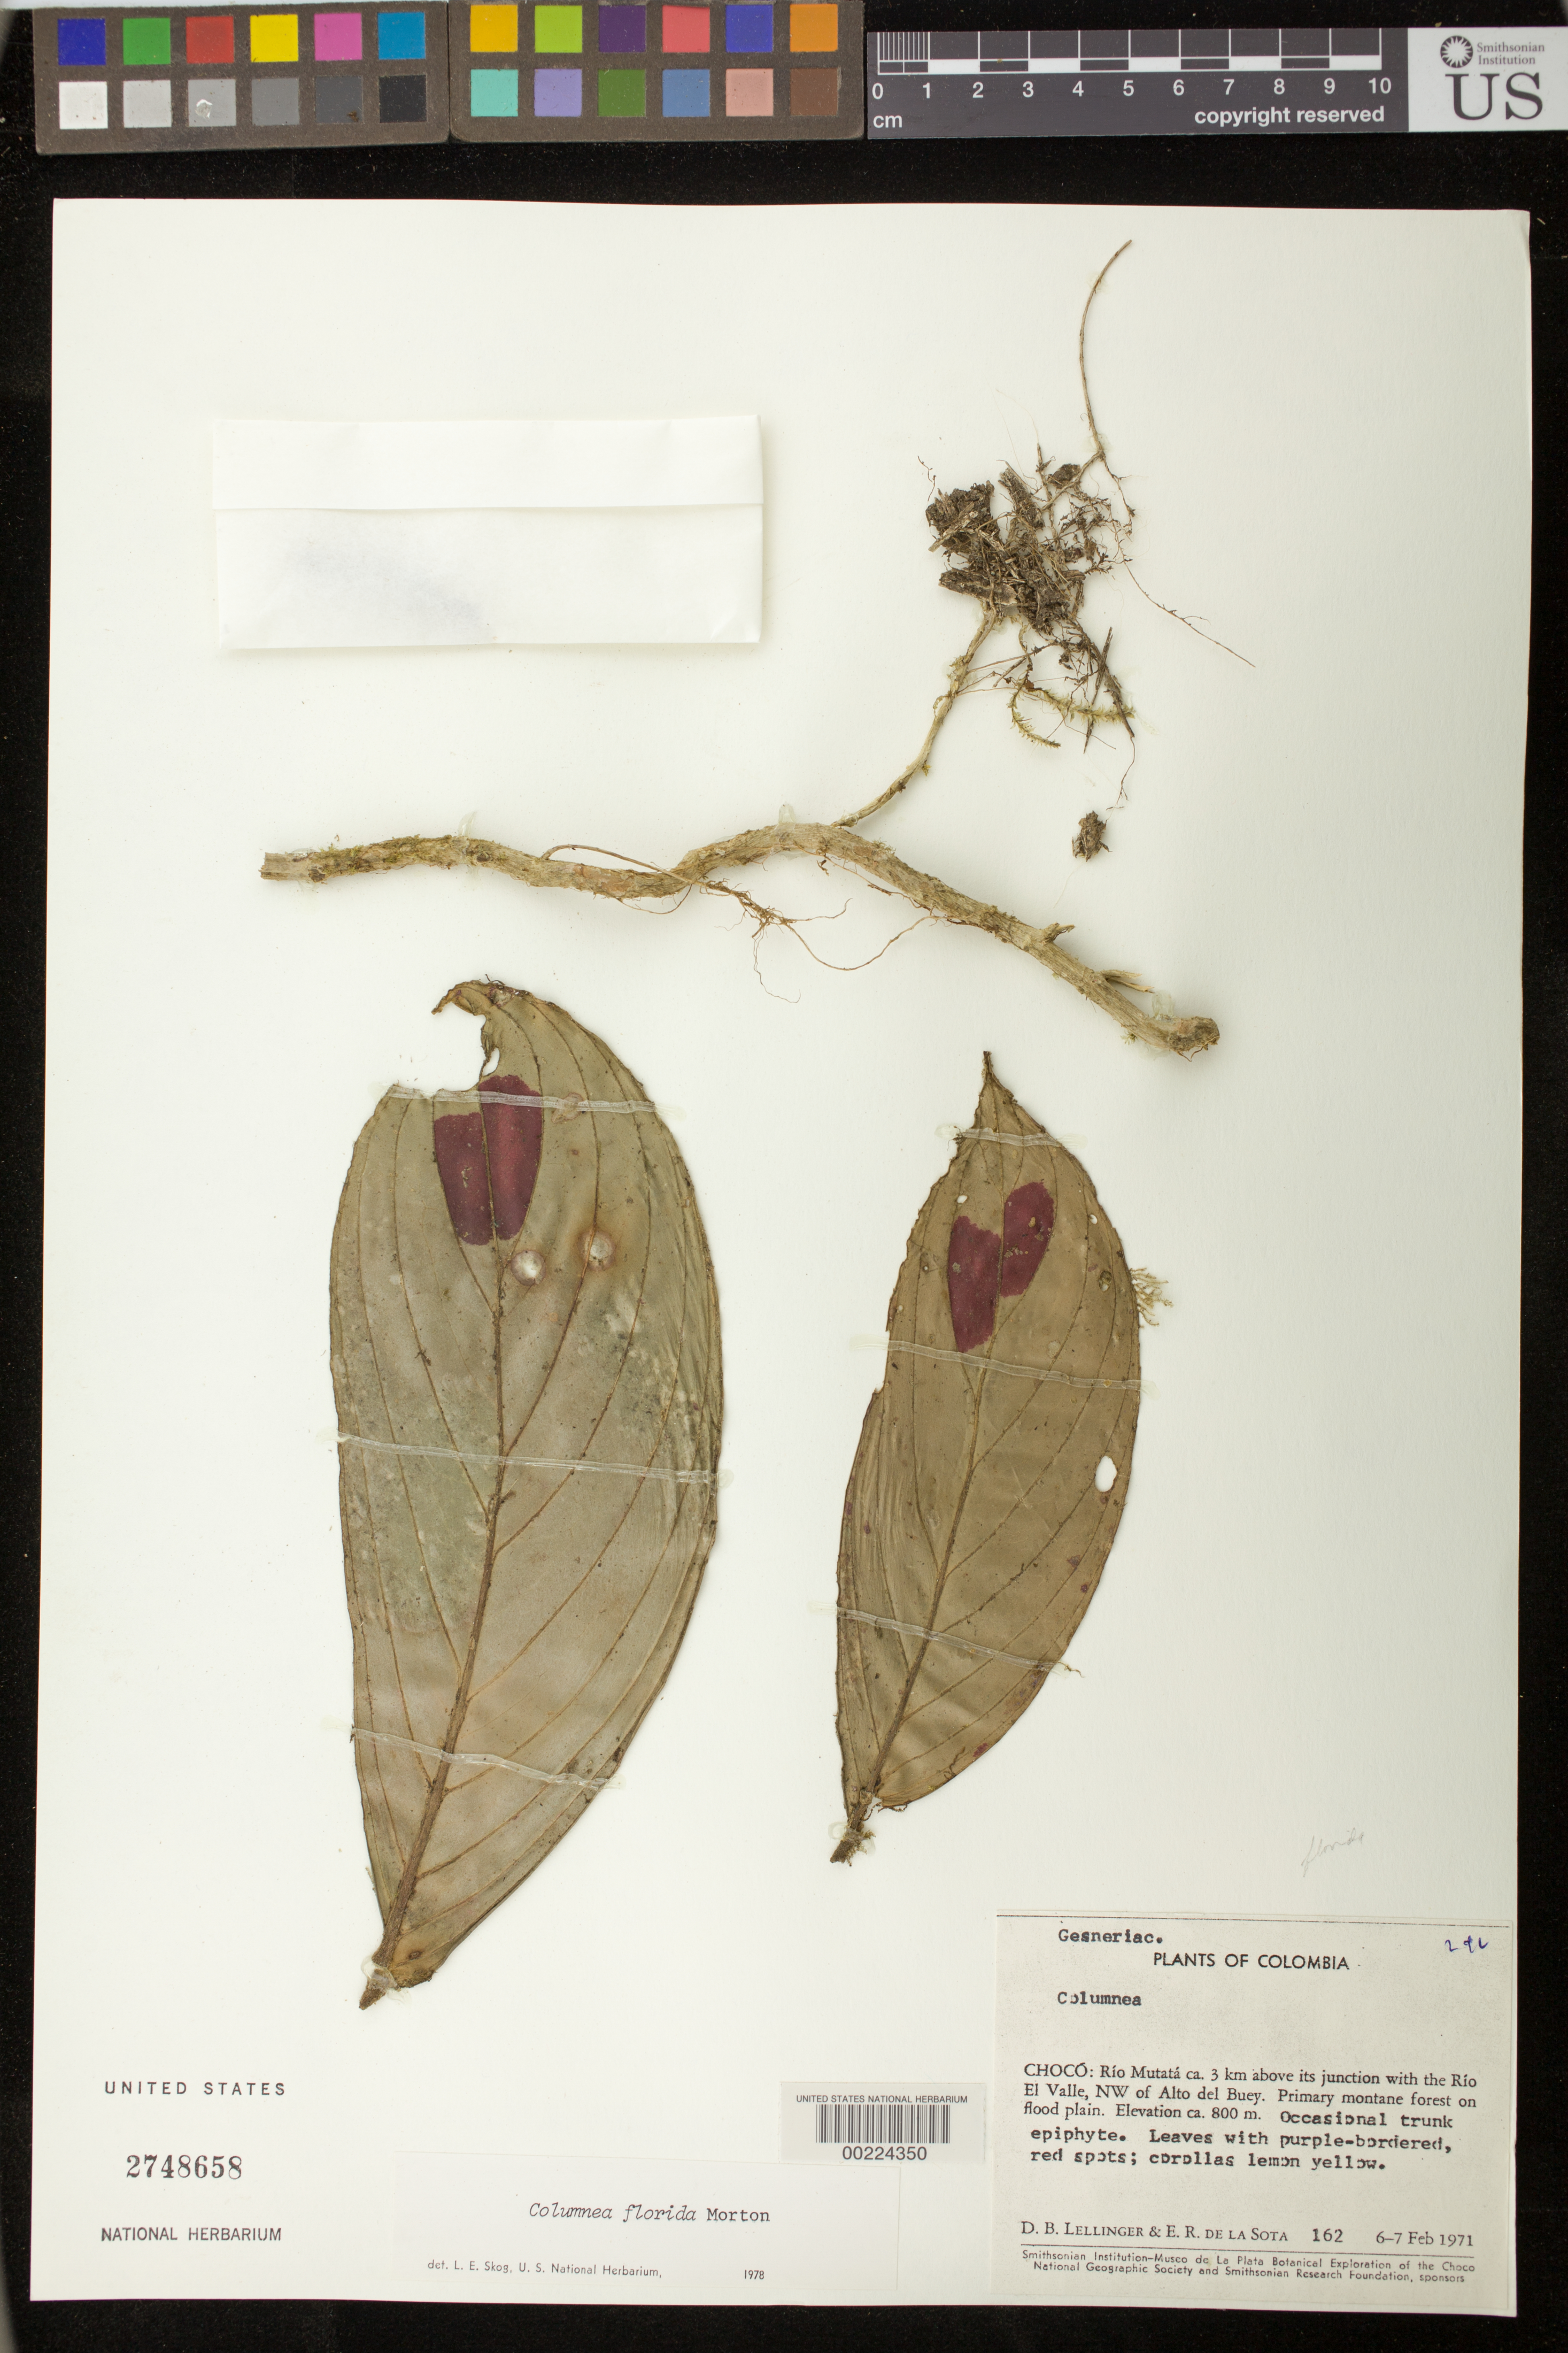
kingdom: Plantae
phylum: Tracheophyta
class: Magnoliopsida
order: Lamiales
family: Gesneriaceae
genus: Columnea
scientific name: Columnea florida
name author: C.V. Morton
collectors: D. B. Lellinger & E. R. de la Sota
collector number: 162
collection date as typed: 6-7 Feb 1971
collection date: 1971-02-06/1971-02-07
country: Colombia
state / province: Chocó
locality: Rio Mutata ca 3 km above its junction with the Rio El Valle, NW of Alto del Buey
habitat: Primary montane forest on flood plain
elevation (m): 800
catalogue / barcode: US 2748658